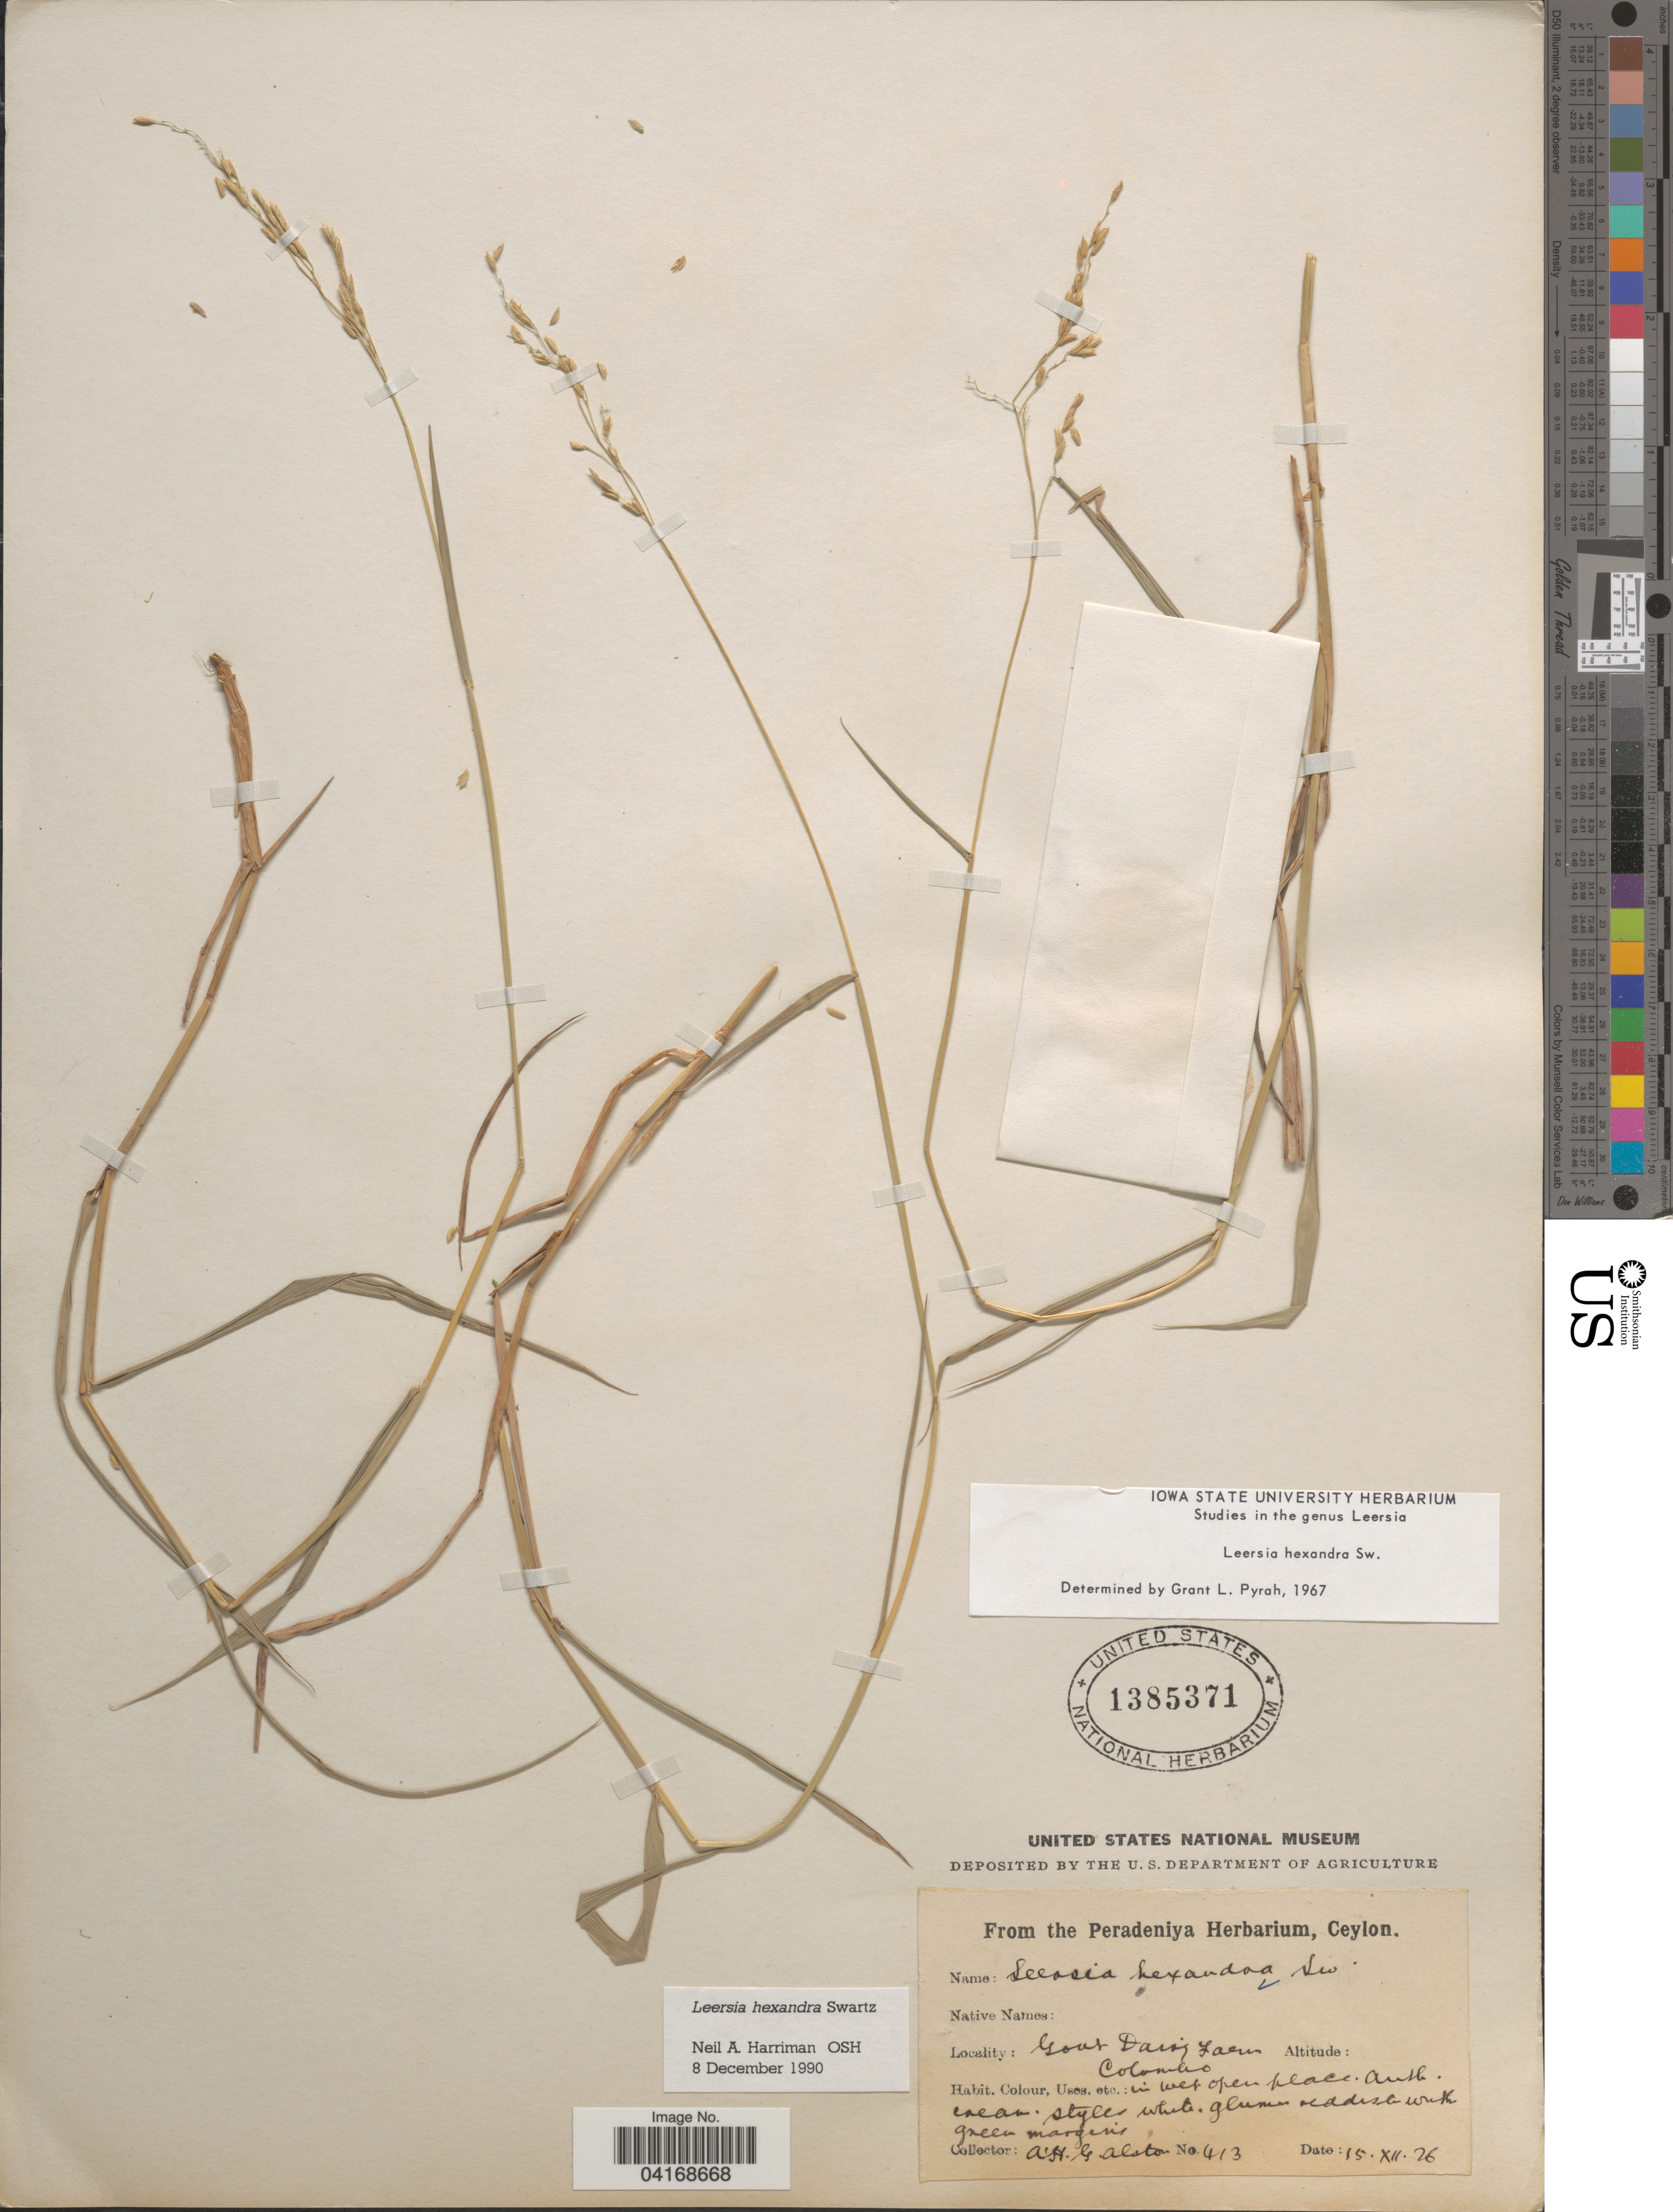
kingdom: Plantae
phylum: Tracheophyta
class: Liliopsida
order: Poales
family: Poaceae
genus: Leersia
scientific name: Leersia hexandra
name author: Sw.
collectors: A. H. Alston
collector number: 413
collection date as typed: Transcribed d/m/y: 15/12/26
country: Sri Lanka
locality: Ceylon. Gout Davis [interpreted] Farm Colombo.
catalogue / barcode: US 1385371